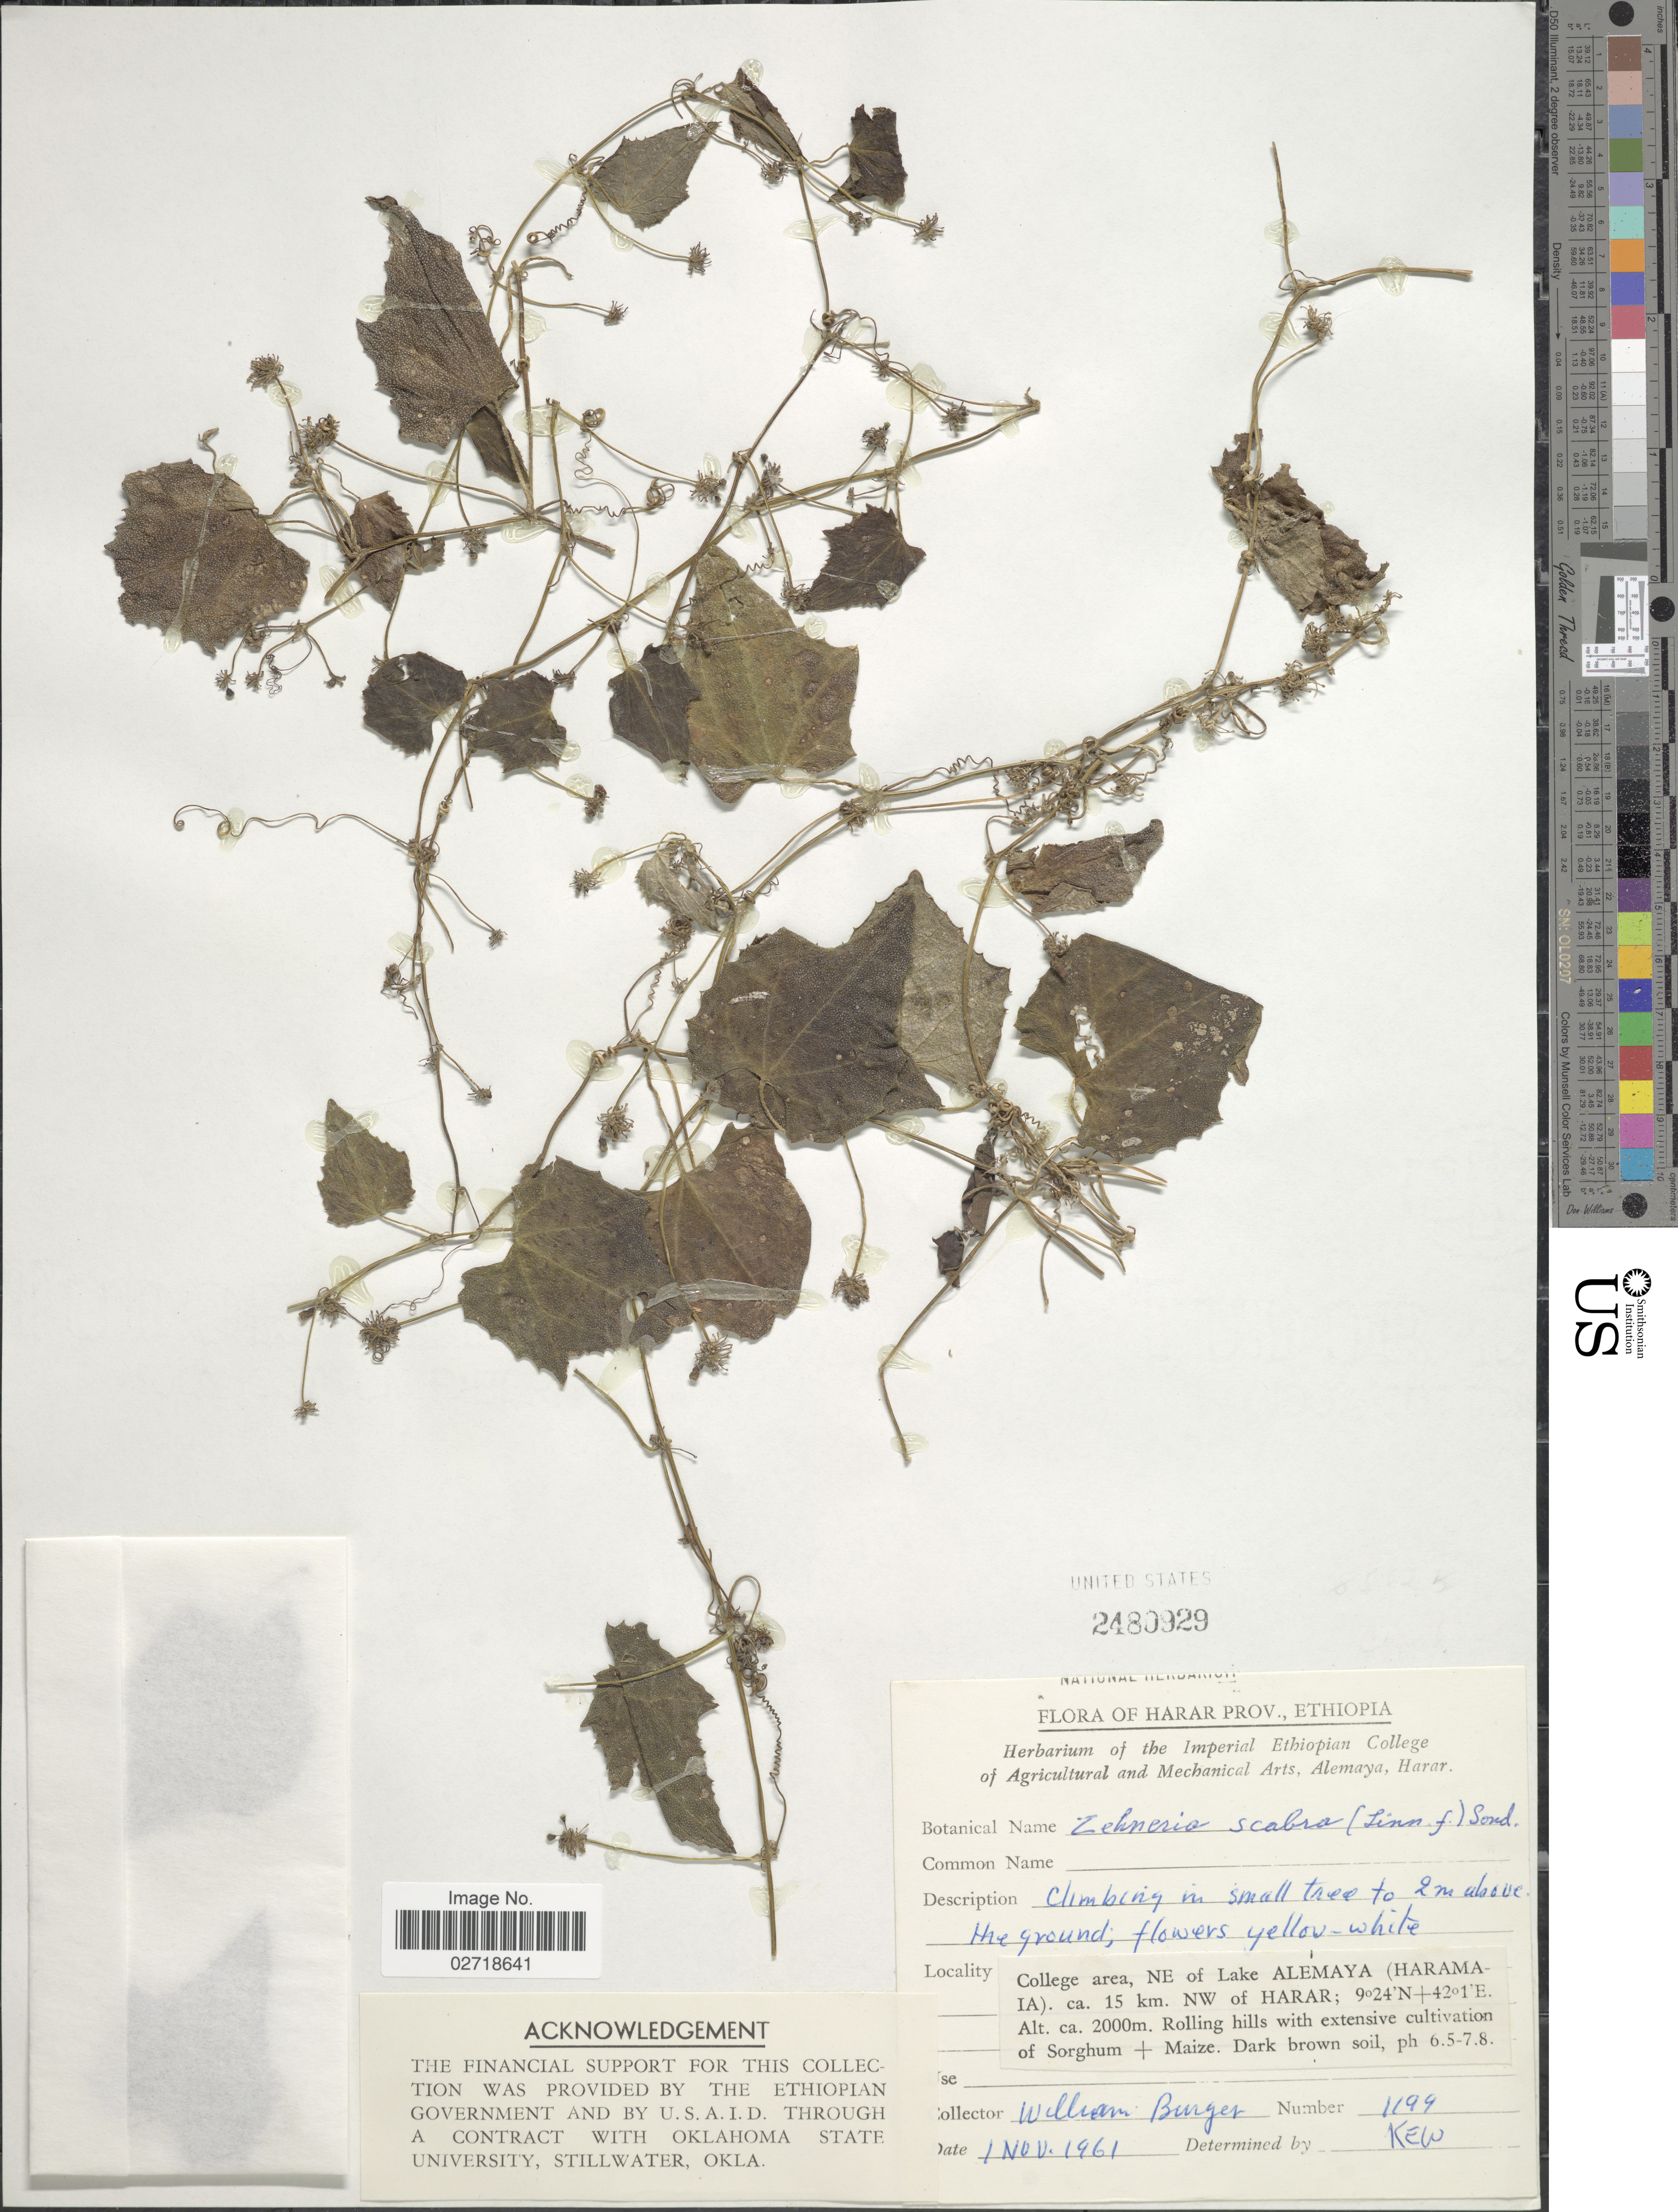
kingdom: Plantae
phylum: Tracheophyta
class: Magnoliopsida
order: Cucurbitales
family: Cucurbitaceae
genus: Zehneria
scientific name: Zehneria scabra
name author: (L. f.) Sond.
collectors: W. Burger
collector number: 1199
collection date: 1961-11-01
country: Ethiopia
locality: Hara Prov., Ethiopia, College area, NE of Lake Alemaya (Haramaia) 15 km. NW of Harar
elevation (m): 2000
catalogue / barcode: US 2480929